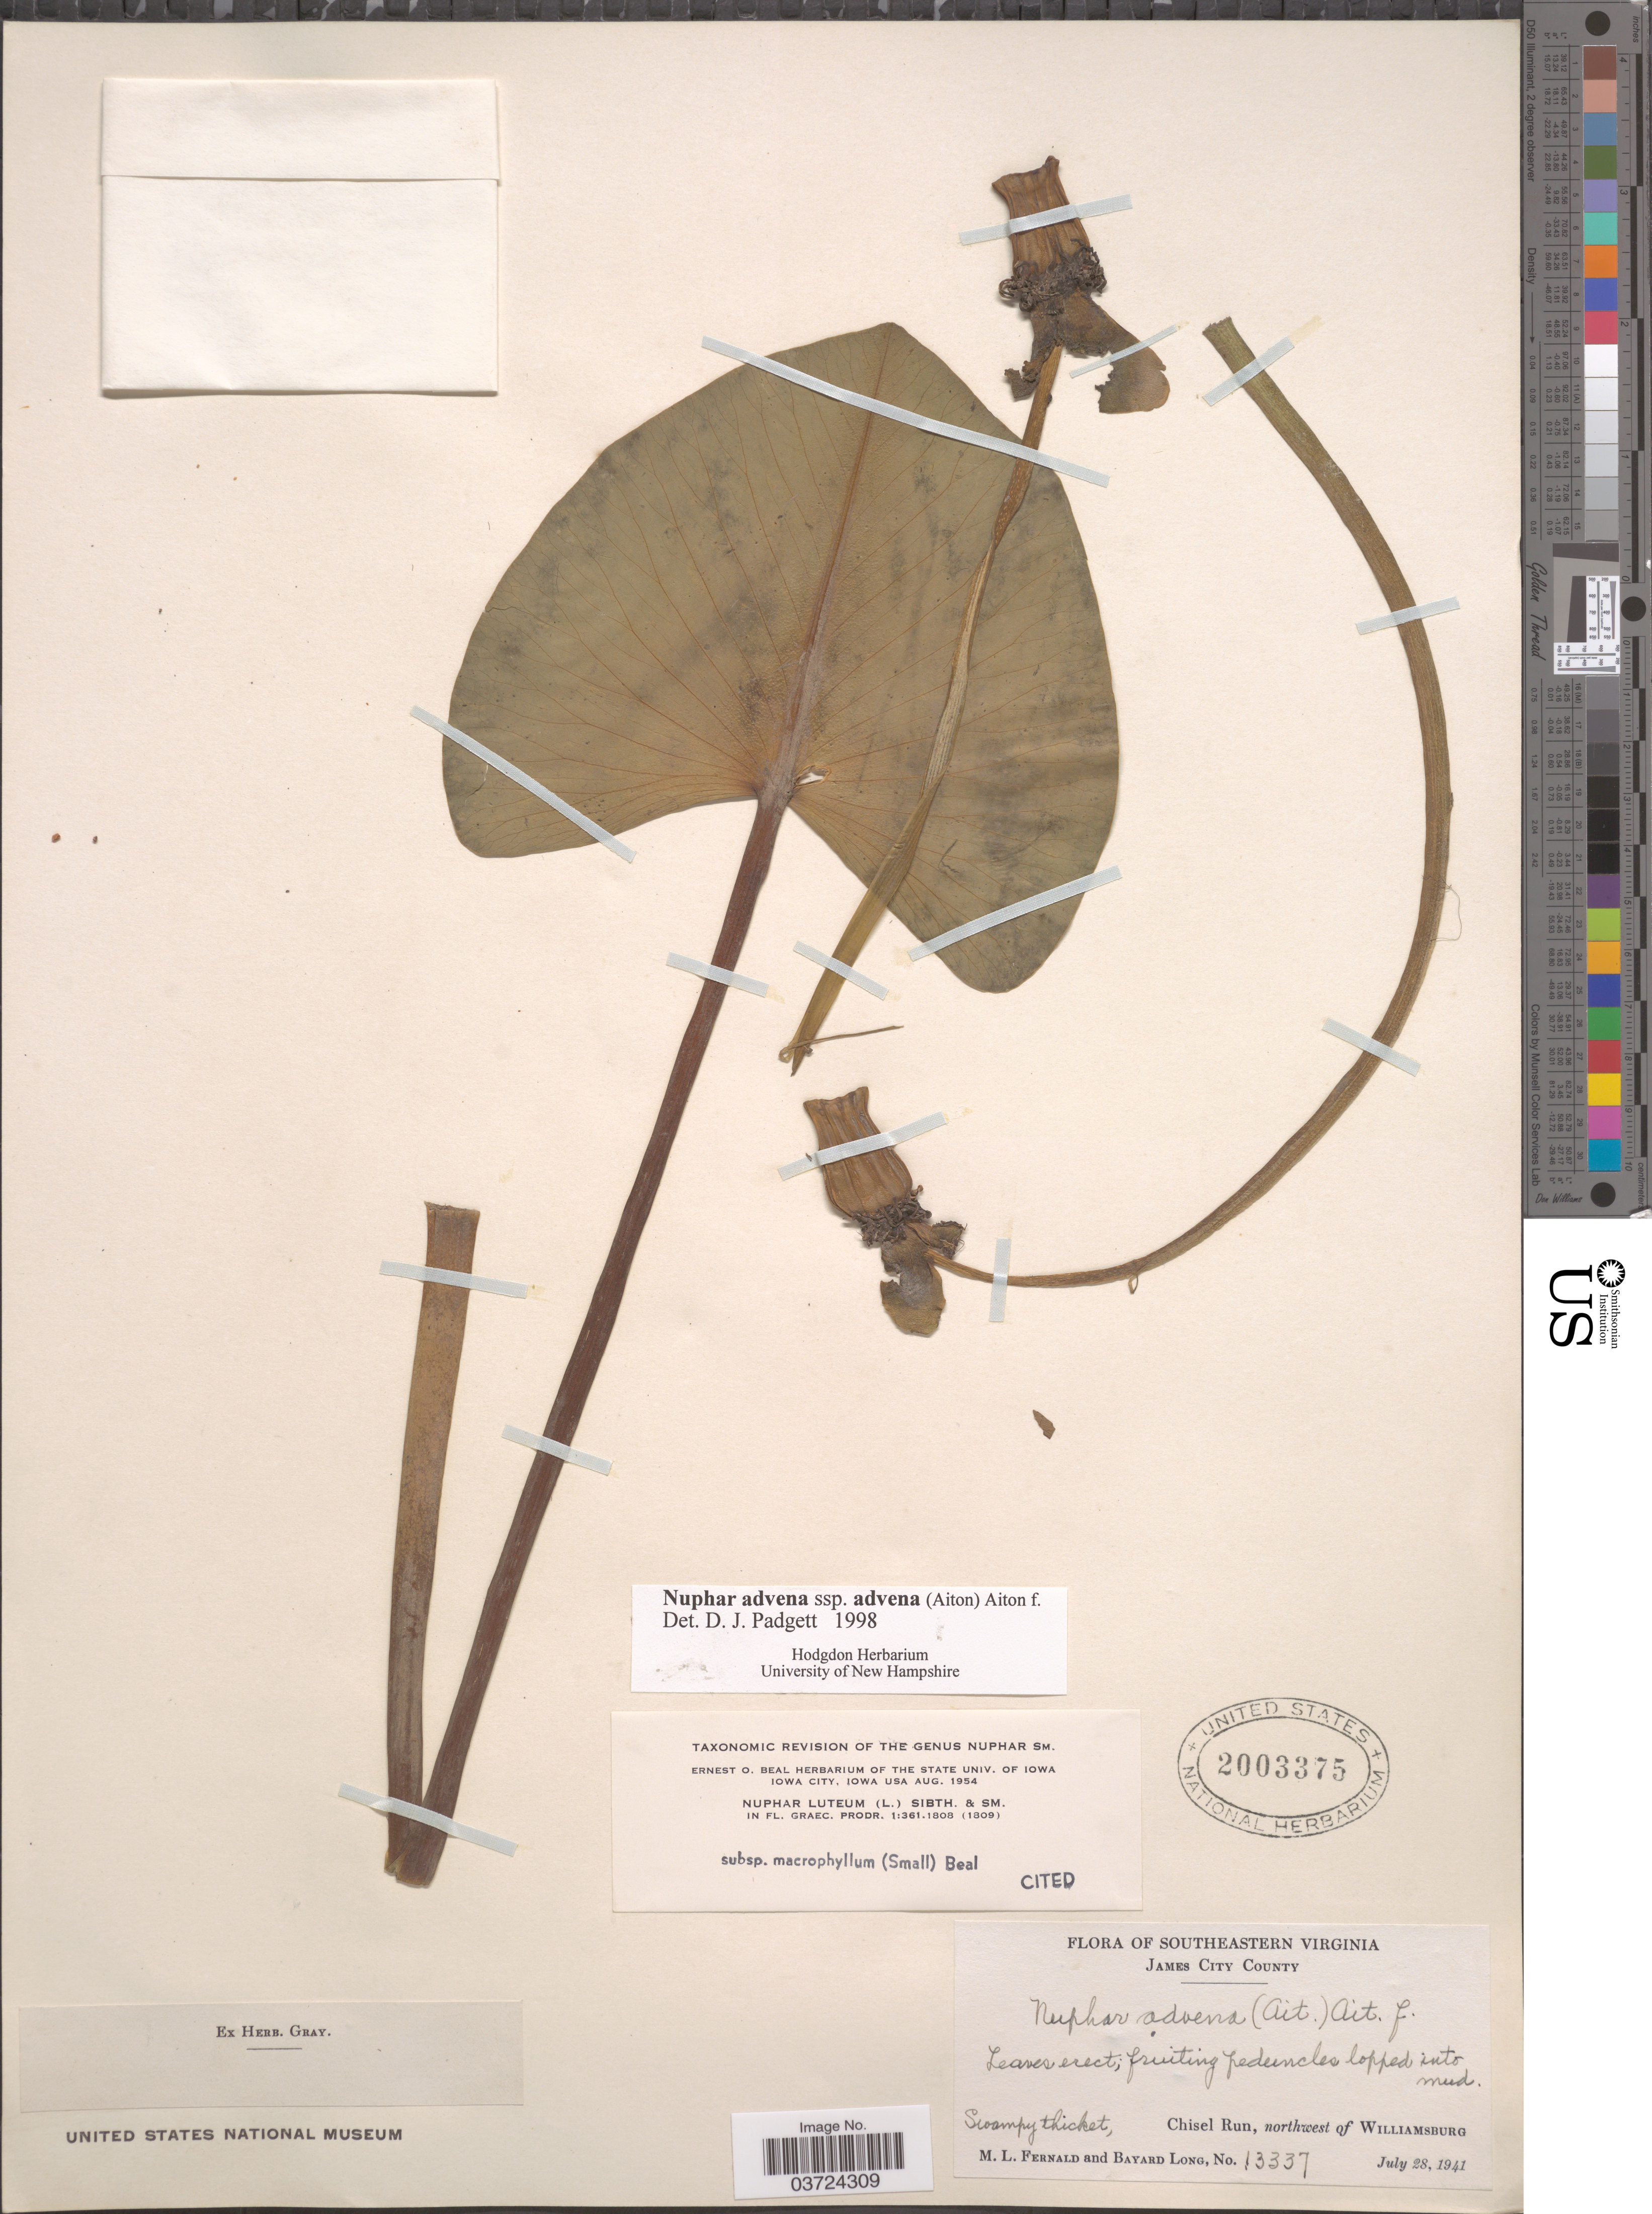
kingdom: Plantae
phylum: Tracheophyta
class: Magnoliopsida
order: Nymphaeales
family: Nymphaeaceae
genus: Nuphar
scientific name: Nuphar advena subsp. advena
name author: (Aiton) W.T. Aiton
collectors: M. L. Fernald & B. Long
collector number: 13337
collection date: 1941-07-28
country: United States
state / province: Virginia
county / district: James City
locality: Southeastern Virginia. James City County. Swampy thicket, Chisel Run, northwest of Williamsburg.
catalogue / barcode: US 2003375